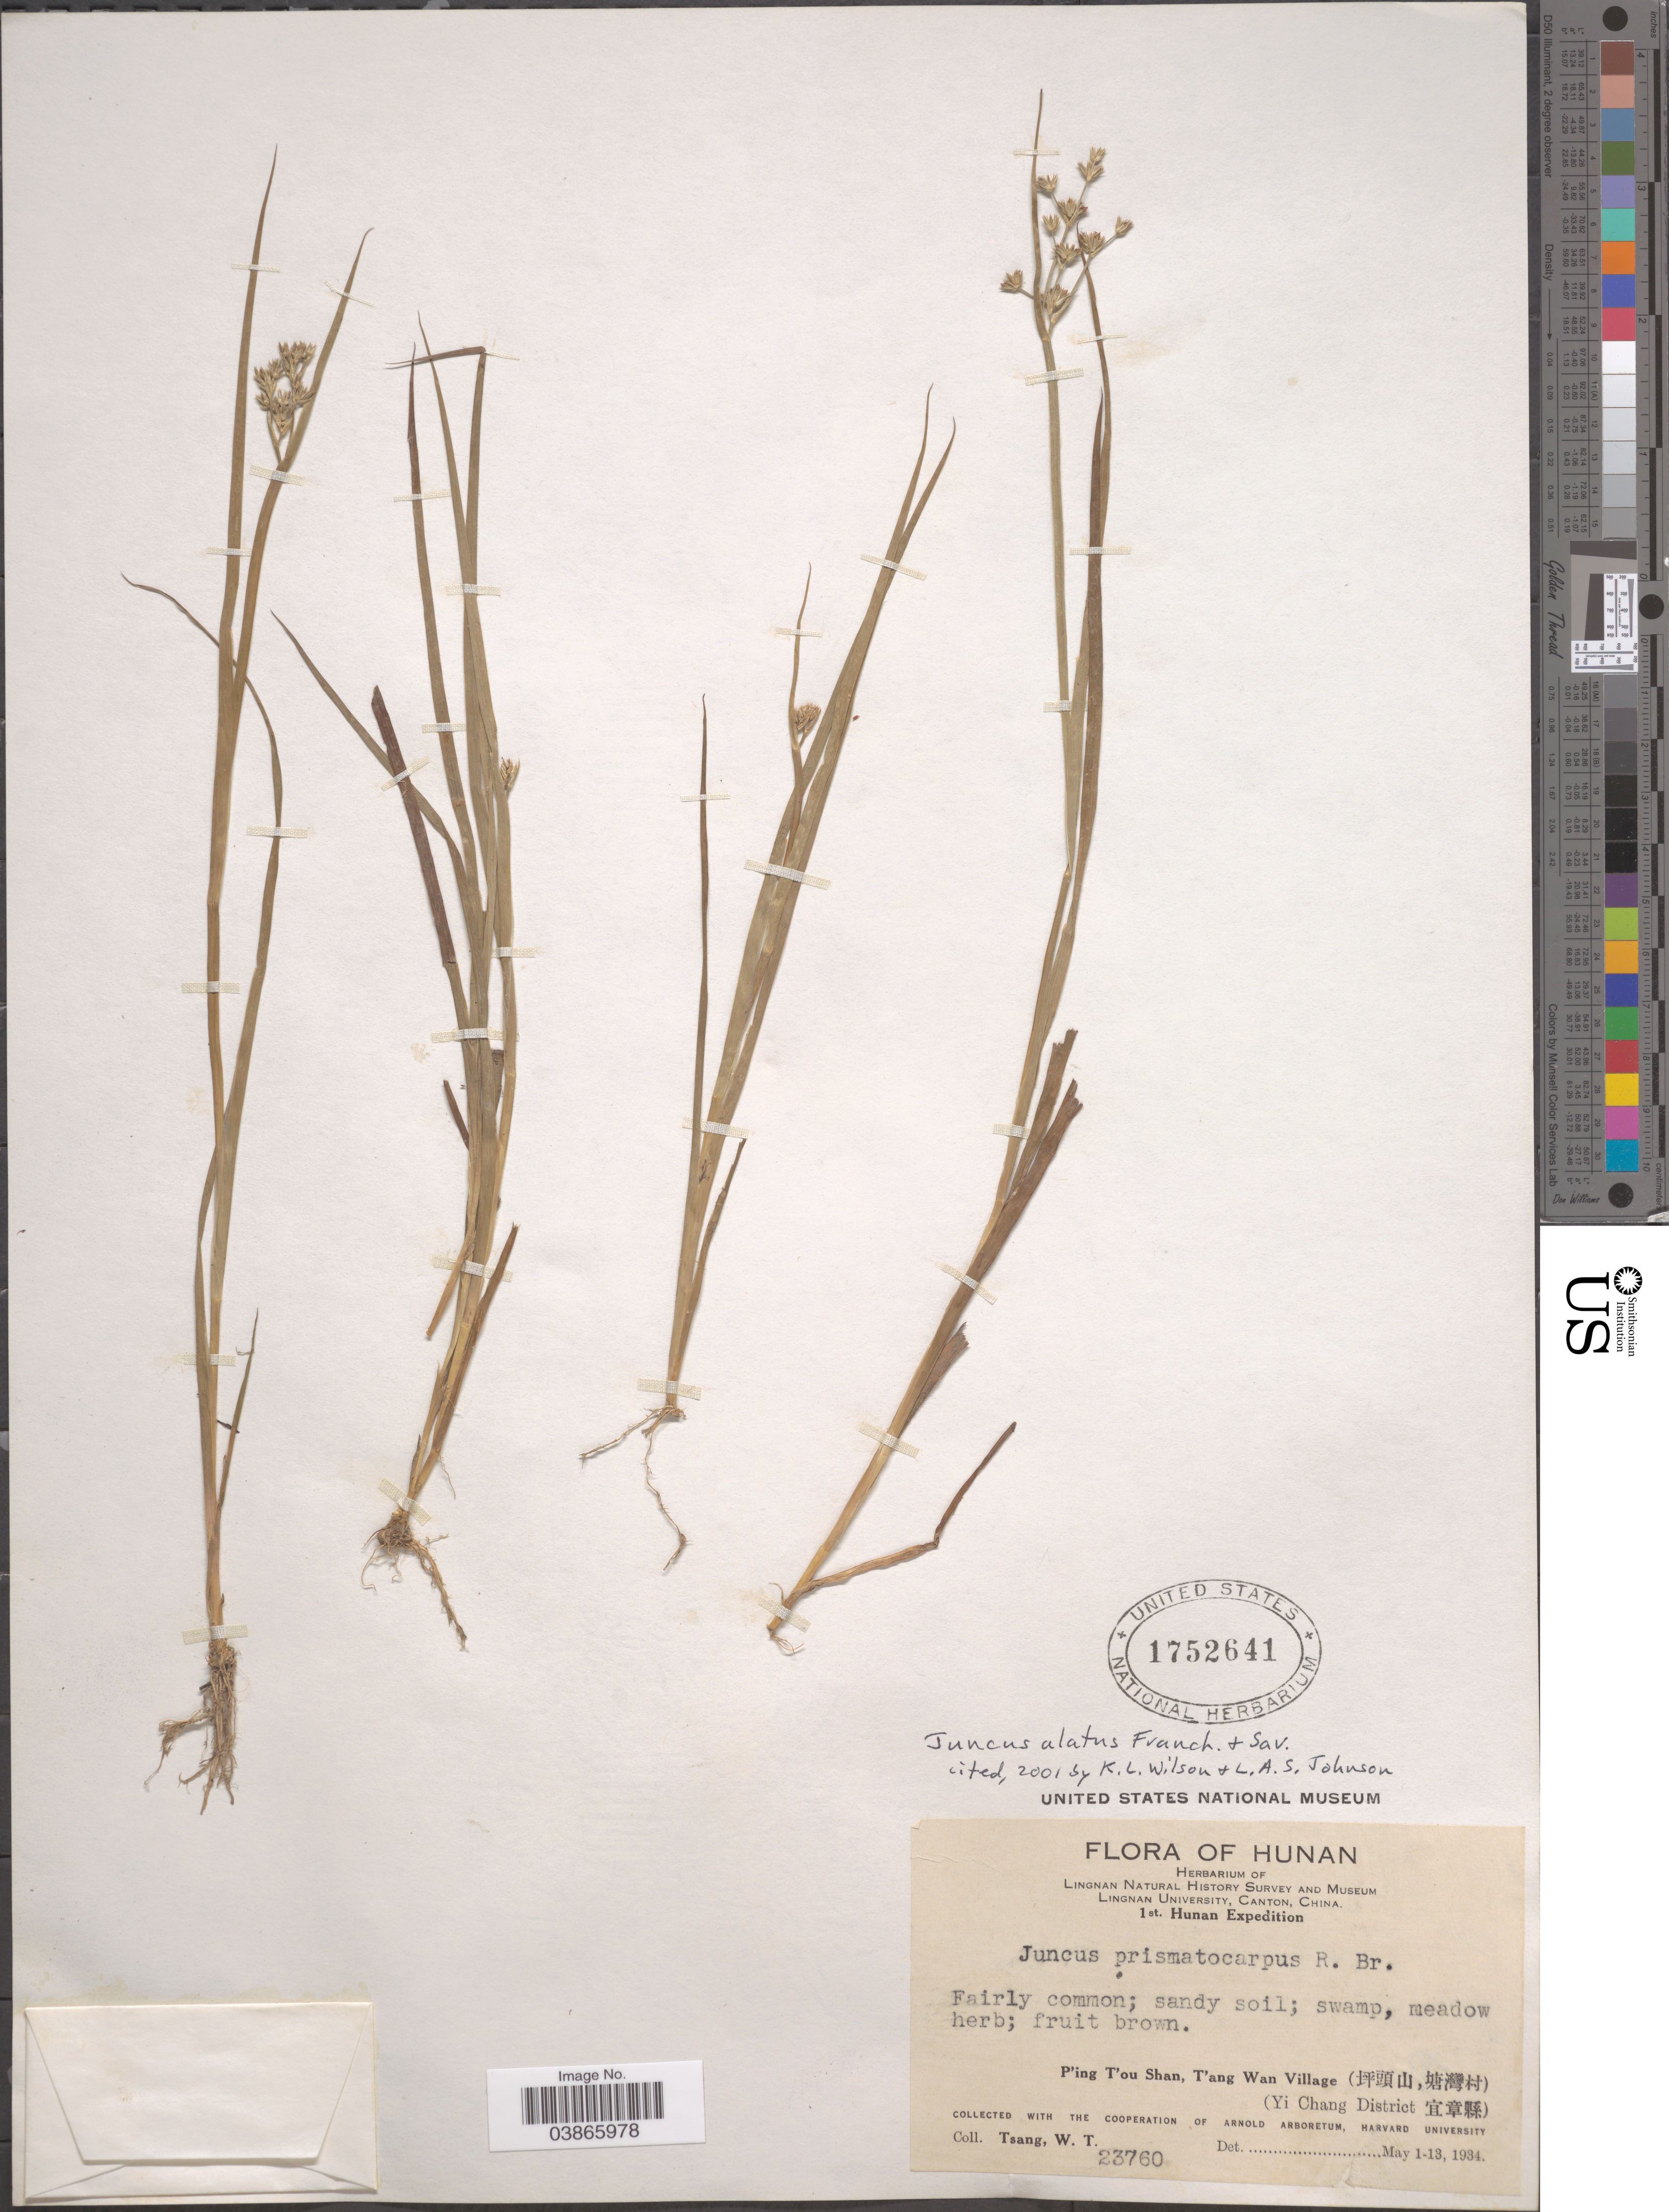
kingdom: Plantae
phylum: Tracheophyta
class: Liliopsida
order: Poales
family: Juncaceae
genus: Juncus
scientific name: Juncus alatus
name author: Franch. & Sav.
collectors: W. T. Tsang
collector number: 23760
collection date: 1934-05-01/1934-05-13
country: China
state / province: Hunan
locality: P'ing T'ou Shan, T'ang Wan Village (X) (Yi Chang District X).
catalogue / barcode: US 1752641